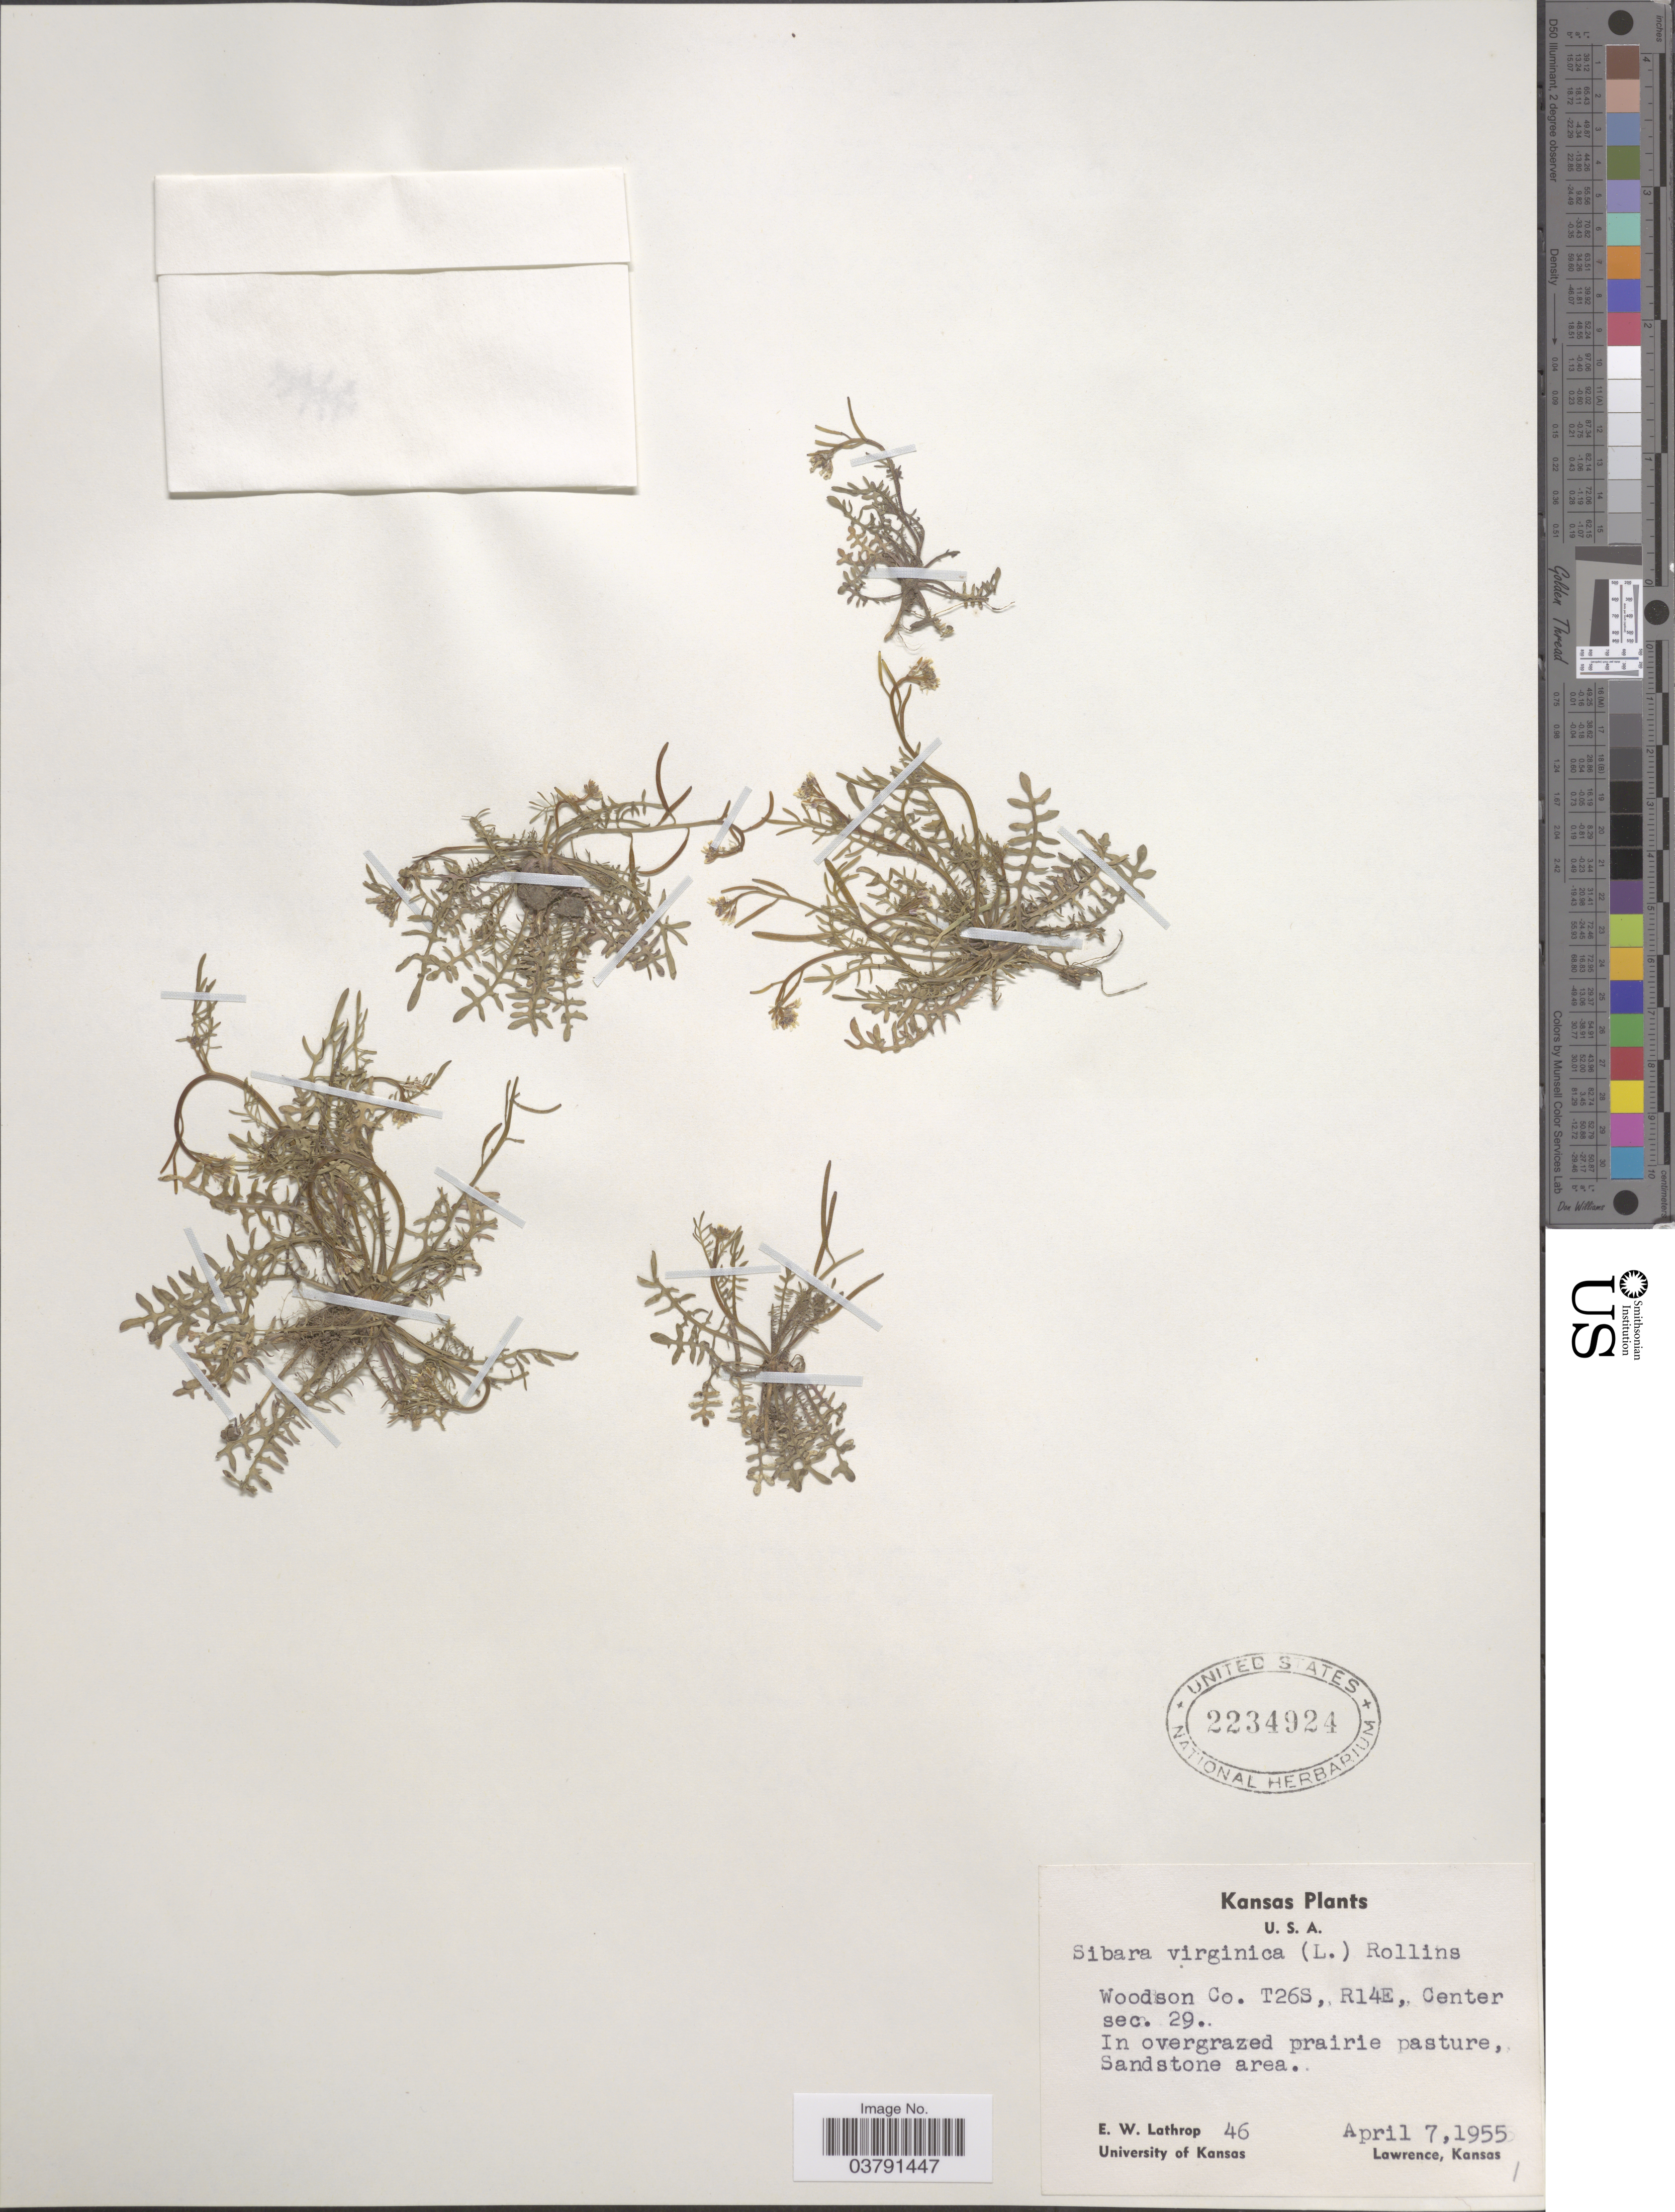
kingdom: Plantae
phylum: Tracheophyta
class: Magnoliopsida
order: Brassicales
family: Brassicaceae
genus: Planodes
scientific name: Planodes virginicum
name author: (L.) Greene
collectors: E. W. Lathrop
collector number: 46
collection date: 1955-04-07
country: United States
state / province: Kansas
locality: Woodson Co. T26S, R14E, Center sec. 29.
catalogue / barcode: US 2234924